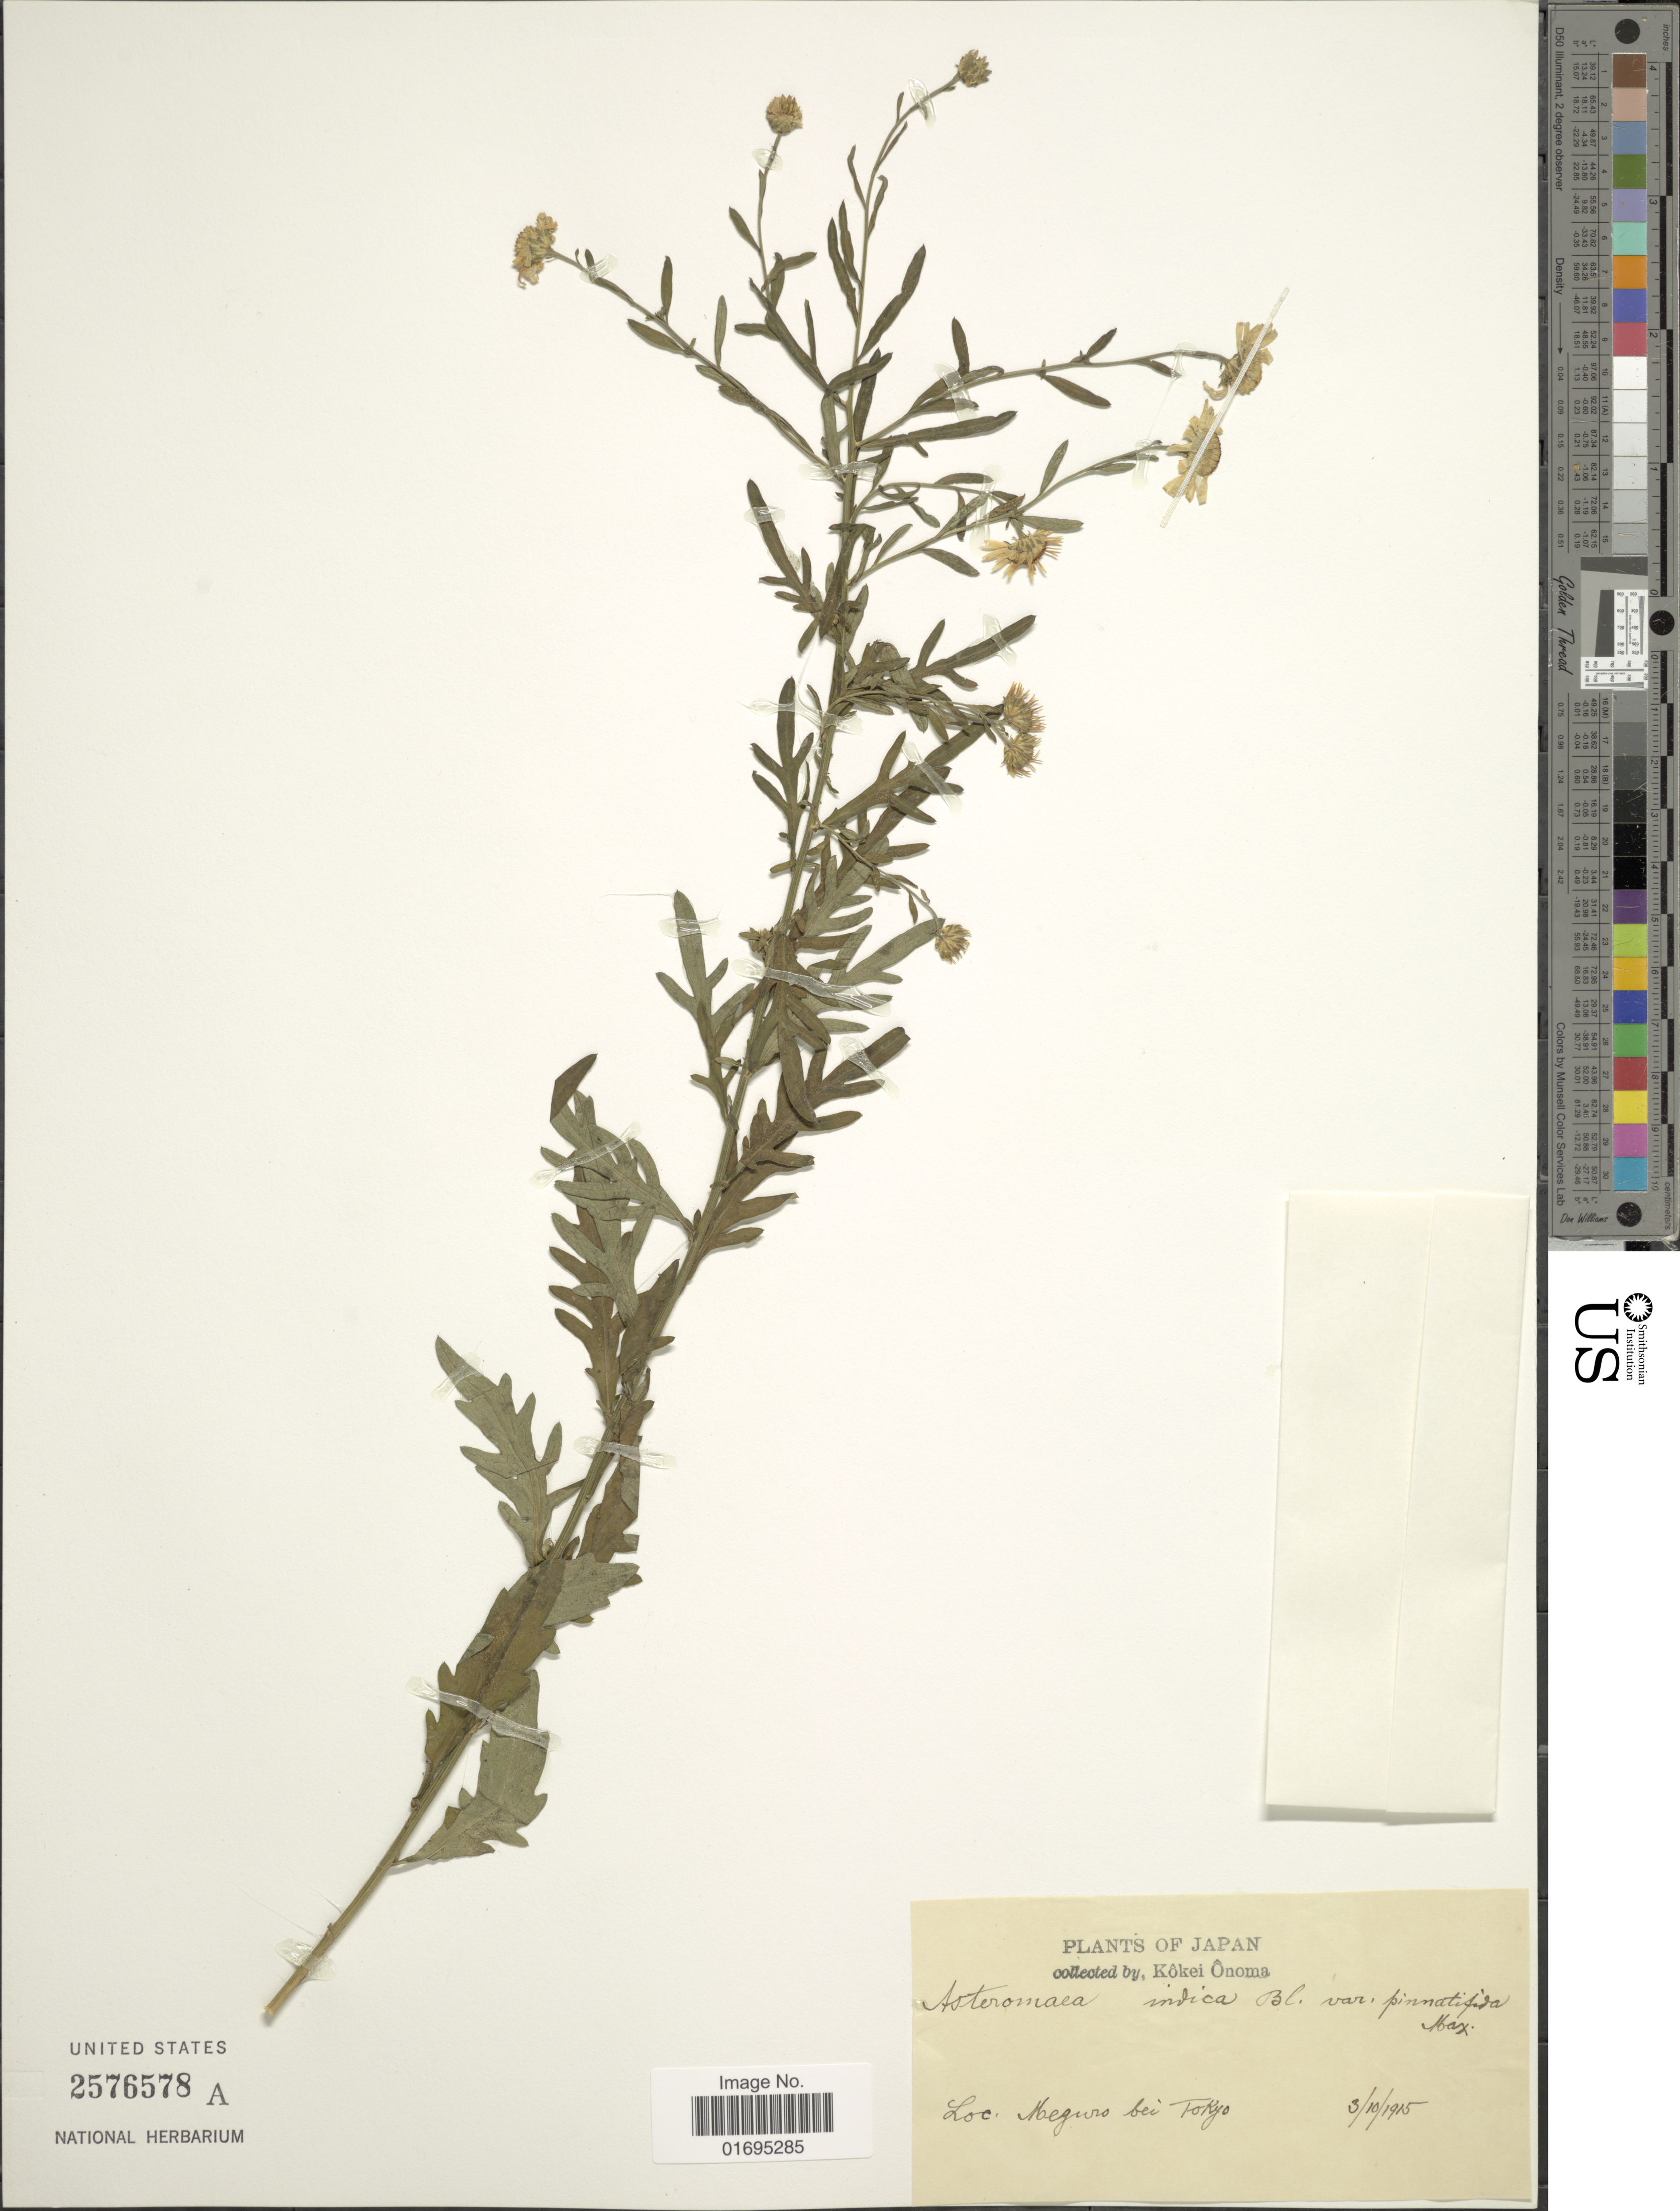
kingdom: Plantae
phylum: Tracheophyta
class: Magnoliopsida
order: Asterales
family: Asteraceae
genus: Kalimeris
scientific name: Kalimeris pinnatifida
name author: (Maxim.) Kitam.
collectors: K. Onoma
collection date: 1915-10-03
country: Japan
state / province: Tokyo, Federal City of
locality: Meguro bei Tokyo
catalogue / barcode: US 2576578A